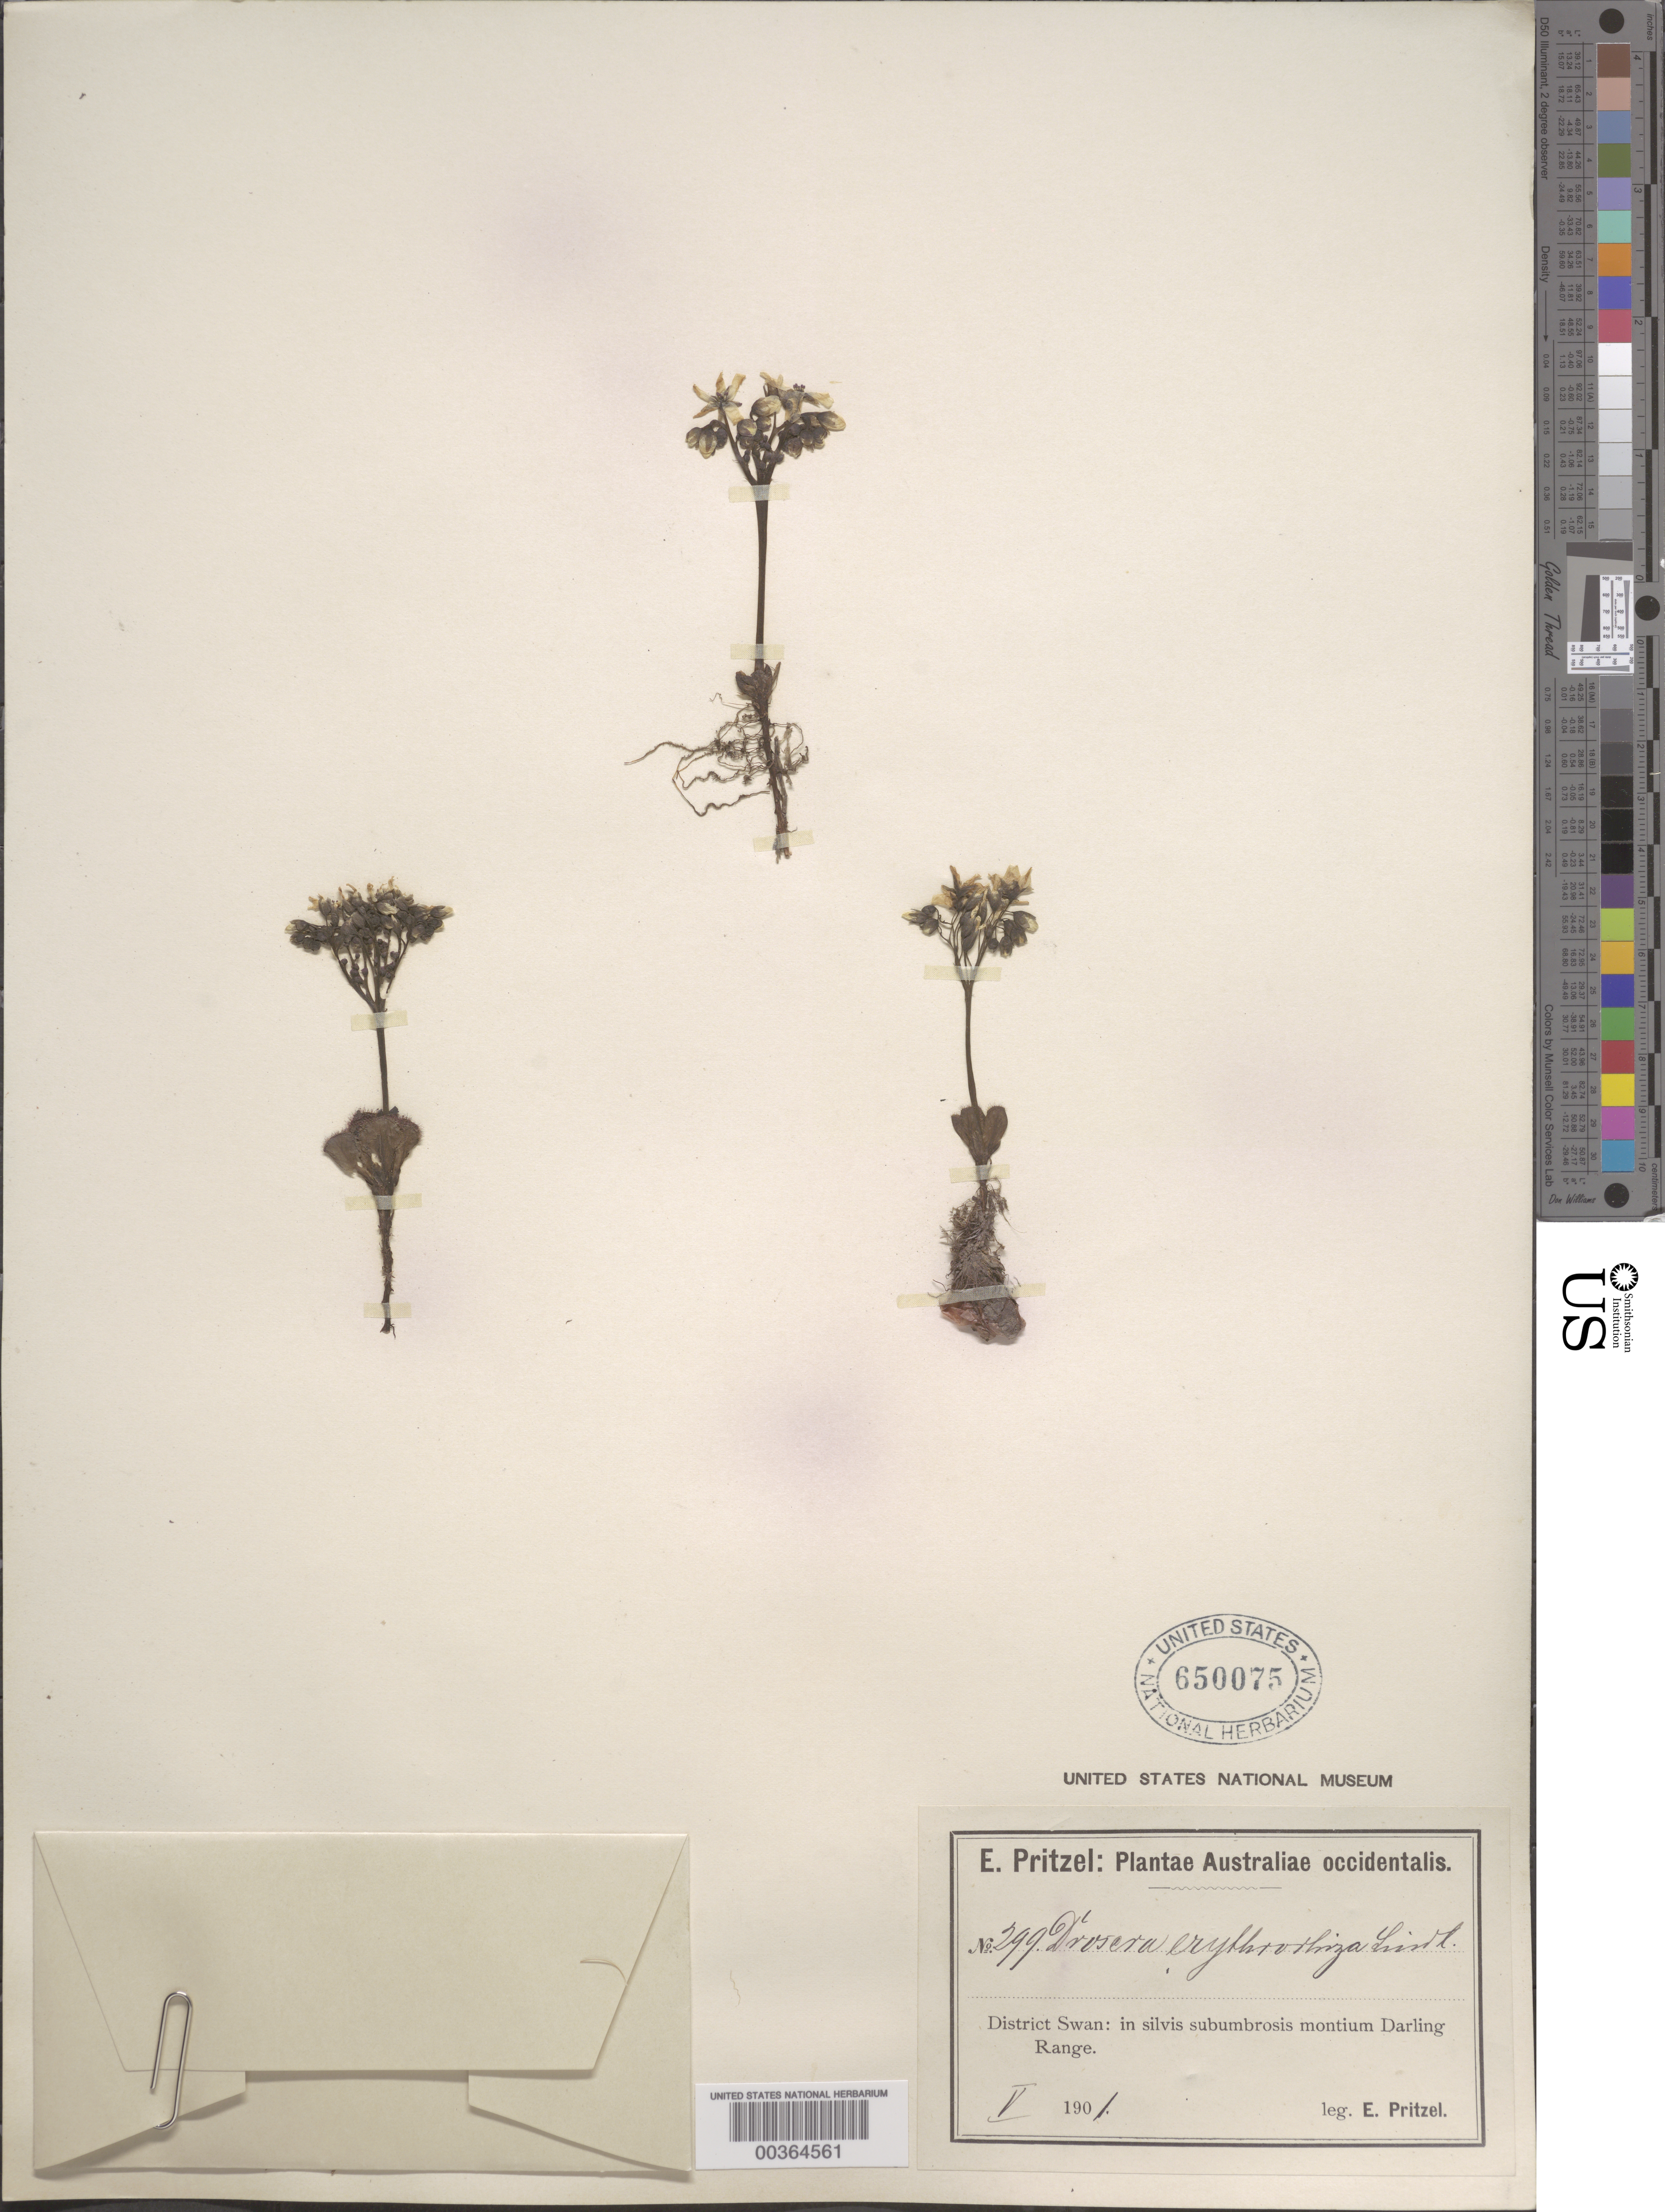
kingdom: Plantae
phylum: Tracheophyta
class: Magnoliopsida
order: Caryophyllales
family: Droseraceae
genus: Drosera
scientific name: Drosera erythrorhiza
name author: Lindl.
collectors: E. G. Pritzel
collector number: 299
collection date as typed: May 1901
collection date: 1901-05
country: Australia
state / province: Western Australia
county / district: Swan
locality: Swan district, darling range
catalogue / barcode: US 650075